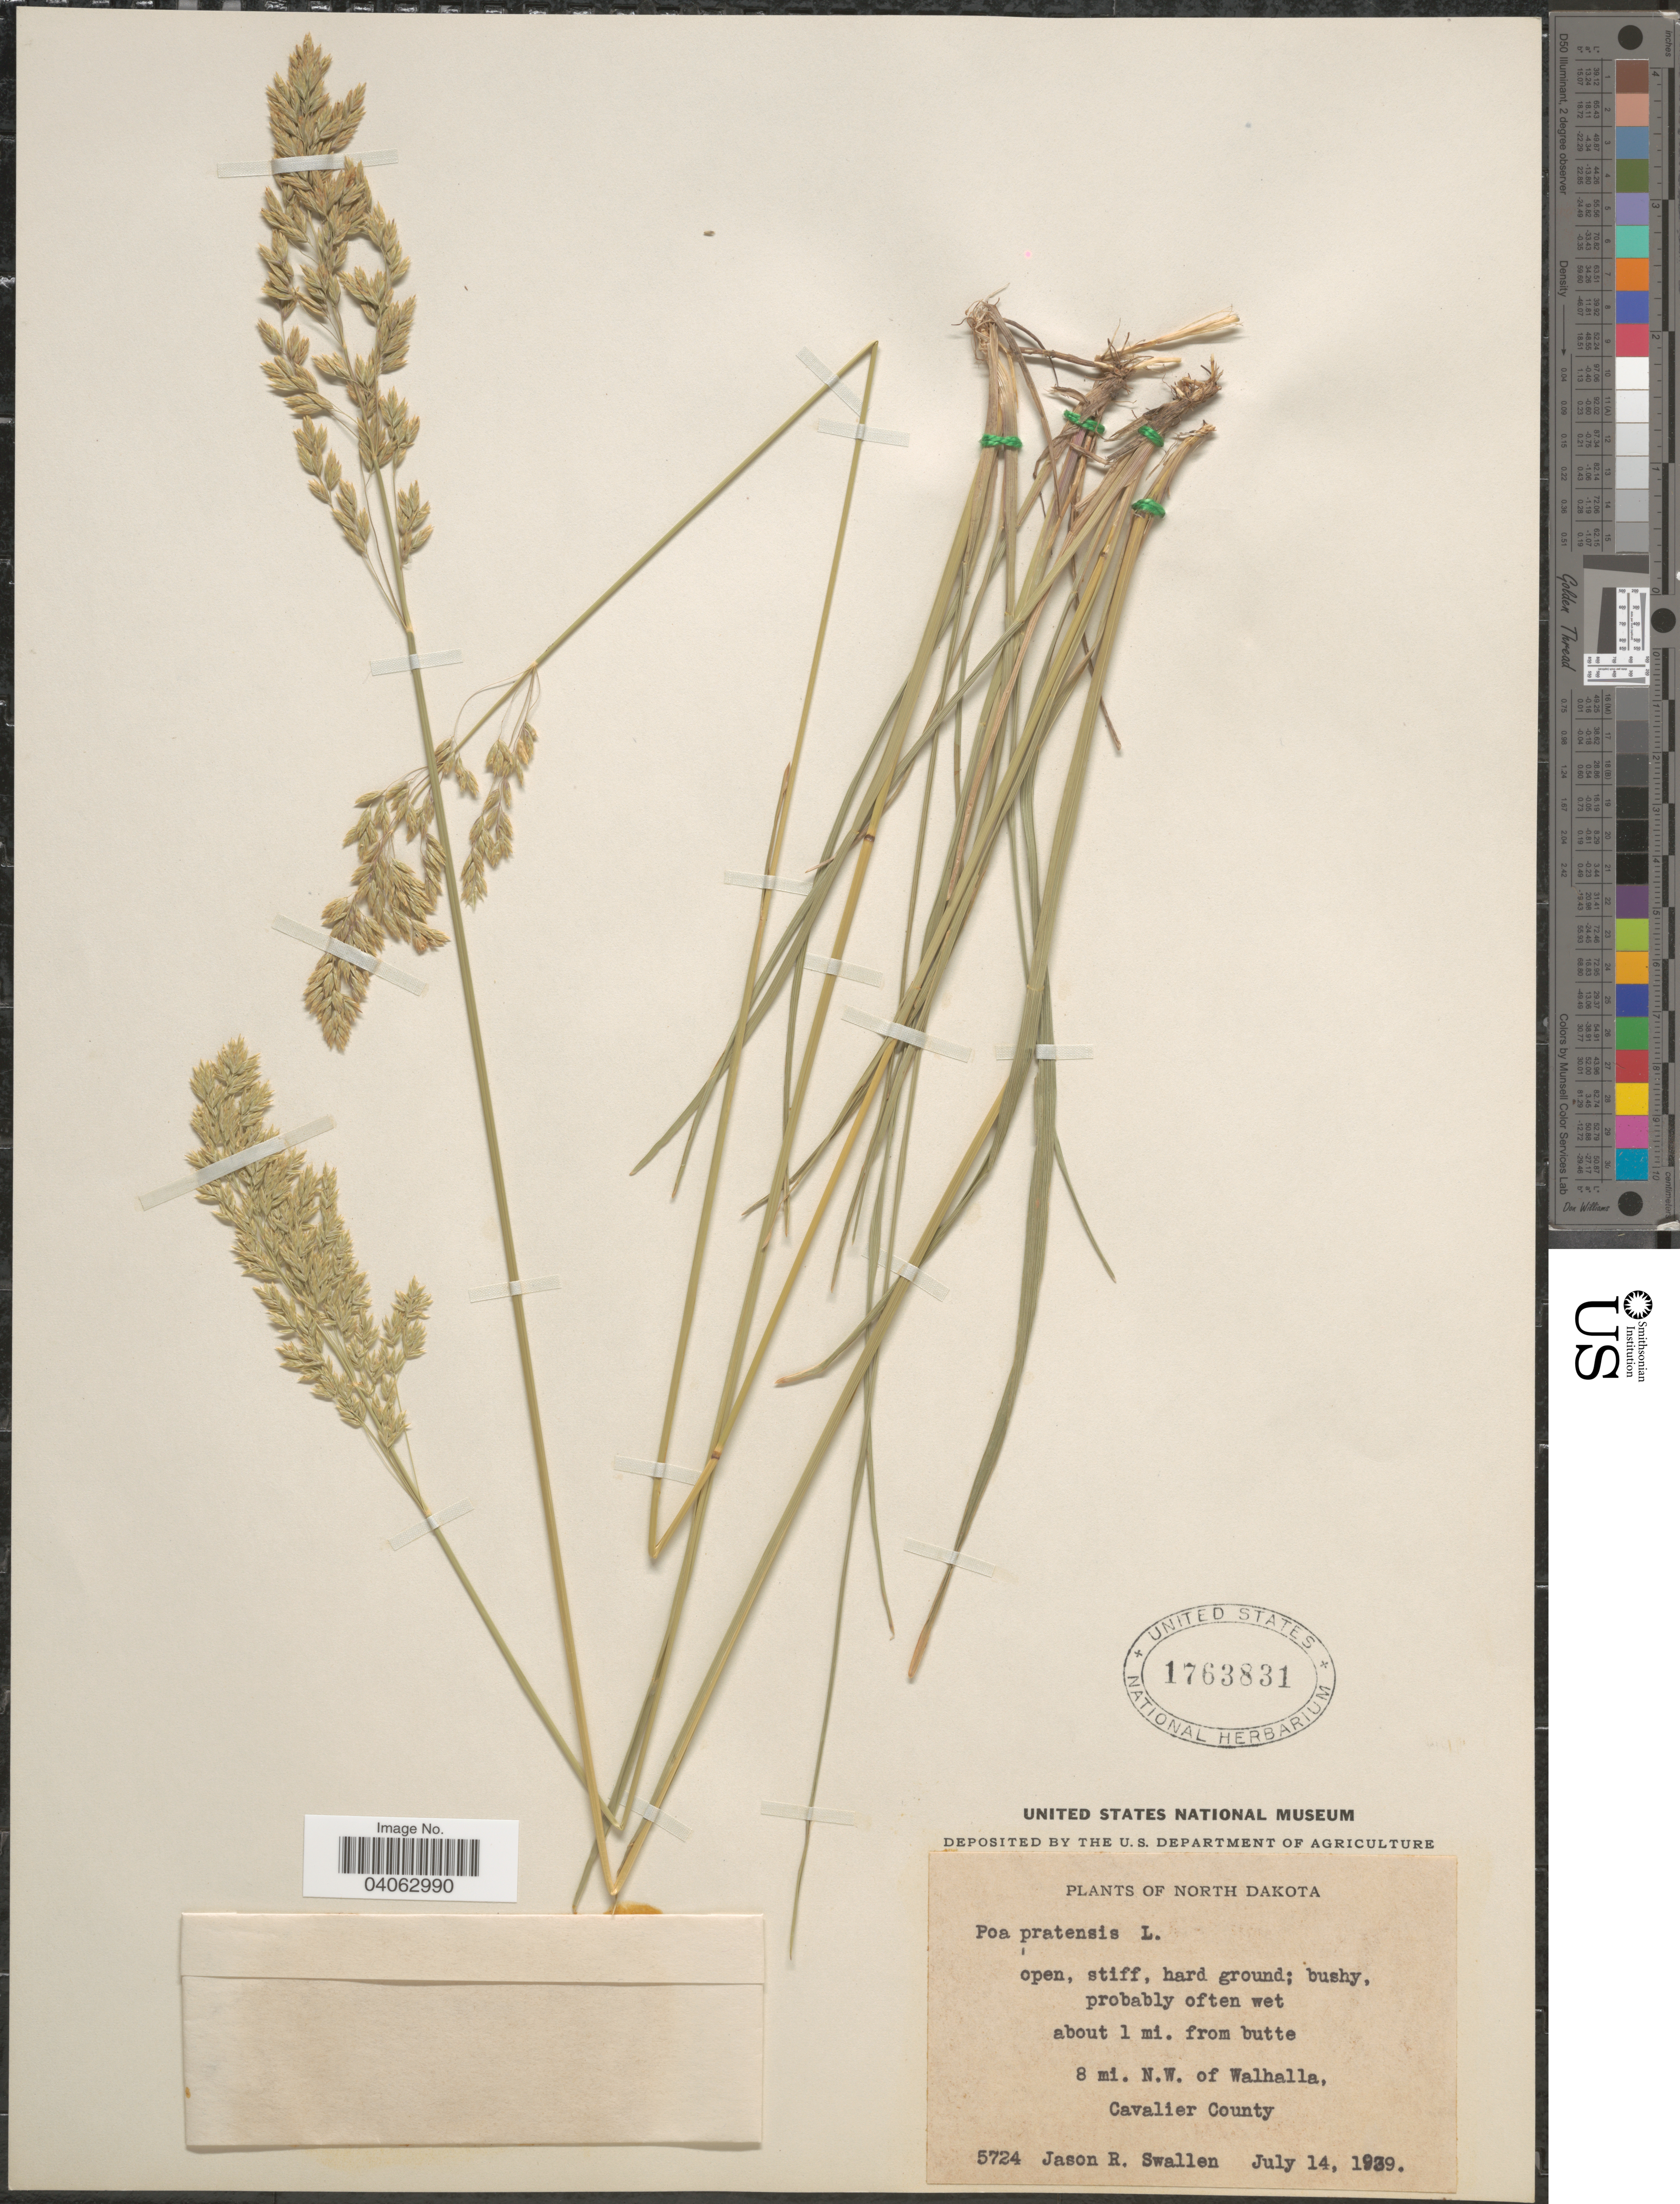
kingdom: Plantae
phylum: Tracheophyta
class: Liliopsida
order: Poales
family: Poaceae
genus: Poa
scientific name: Poa pratensis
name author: L.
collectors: J. R. Swallen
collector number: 5724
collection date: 1939-07-14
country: United States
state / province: North Dakota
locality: About 1 mi. from butte, 8 mi. N. W. of Walhalla, Cavalier County.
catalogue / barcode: US 1763831